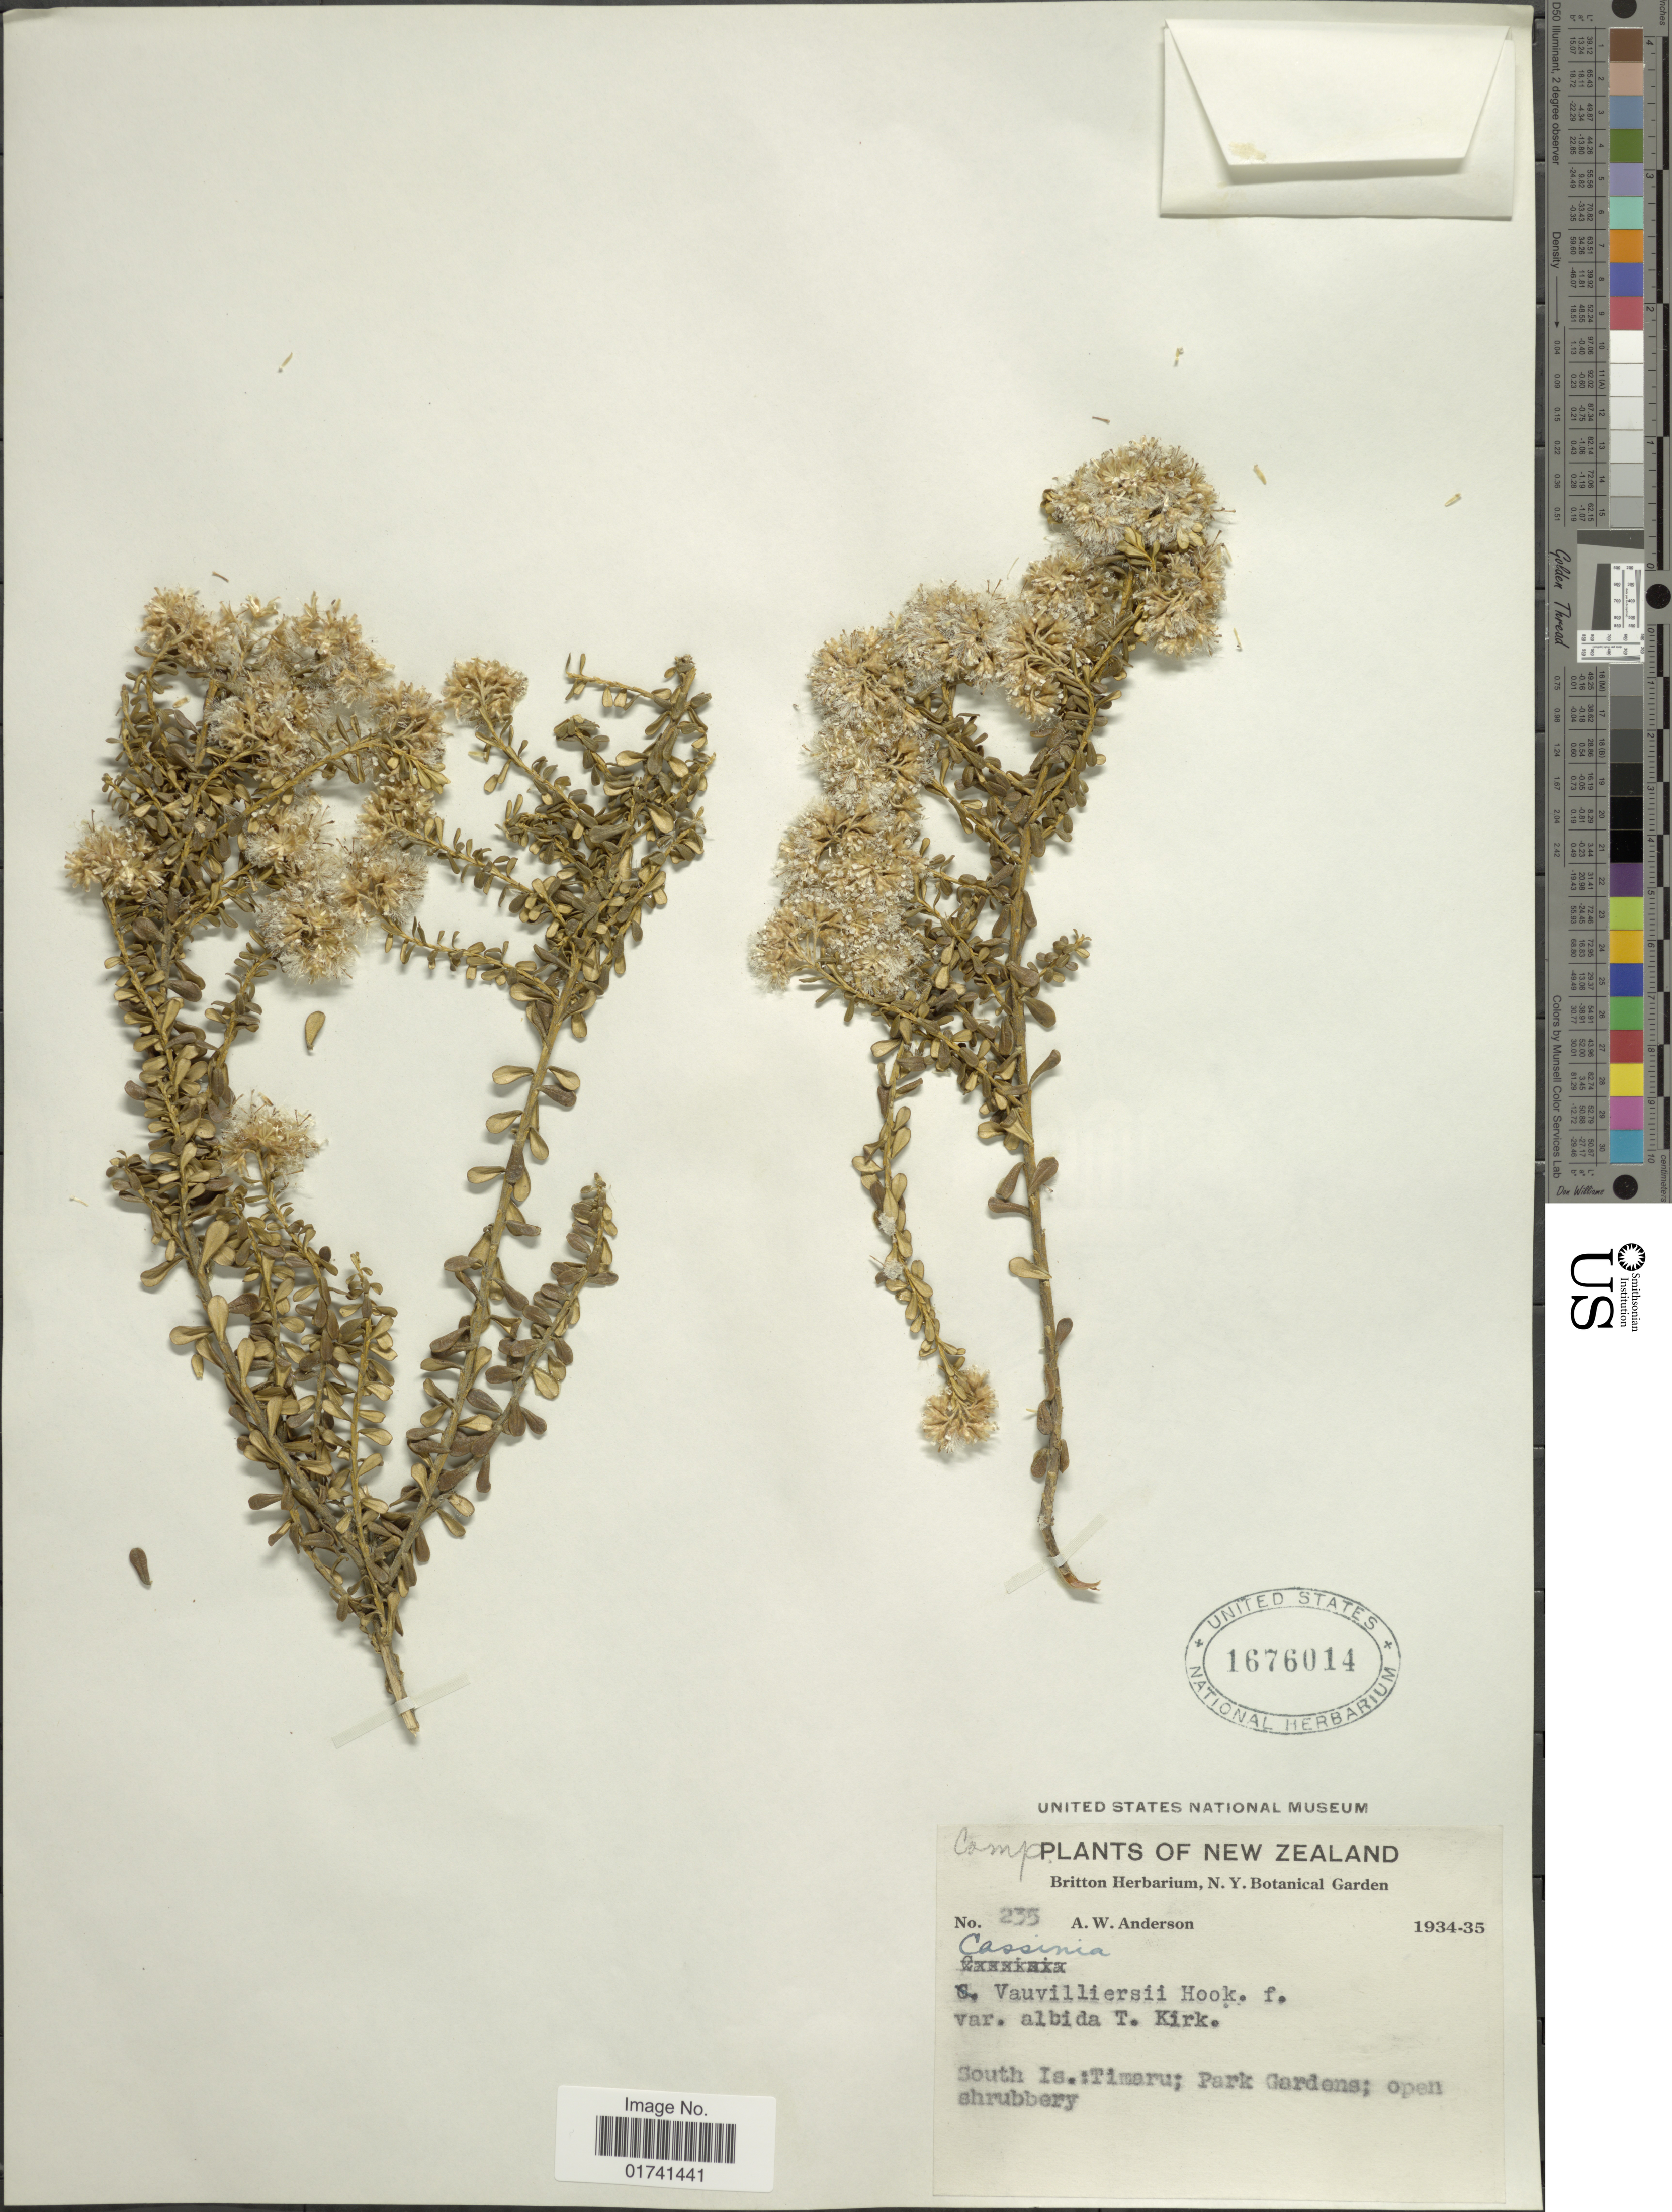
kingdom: Plantae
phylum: Tracheophyta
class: Magnoliopsida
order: Asterales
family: Asteraceae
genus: Cassinia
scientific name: Cassinia vauvilliersii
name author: Hook. f.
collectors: A. W. Anderson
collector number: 235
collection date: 1934/1935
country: New Zealand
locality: South Is.: Timary; Park Gardens.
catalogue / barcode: US 1676014